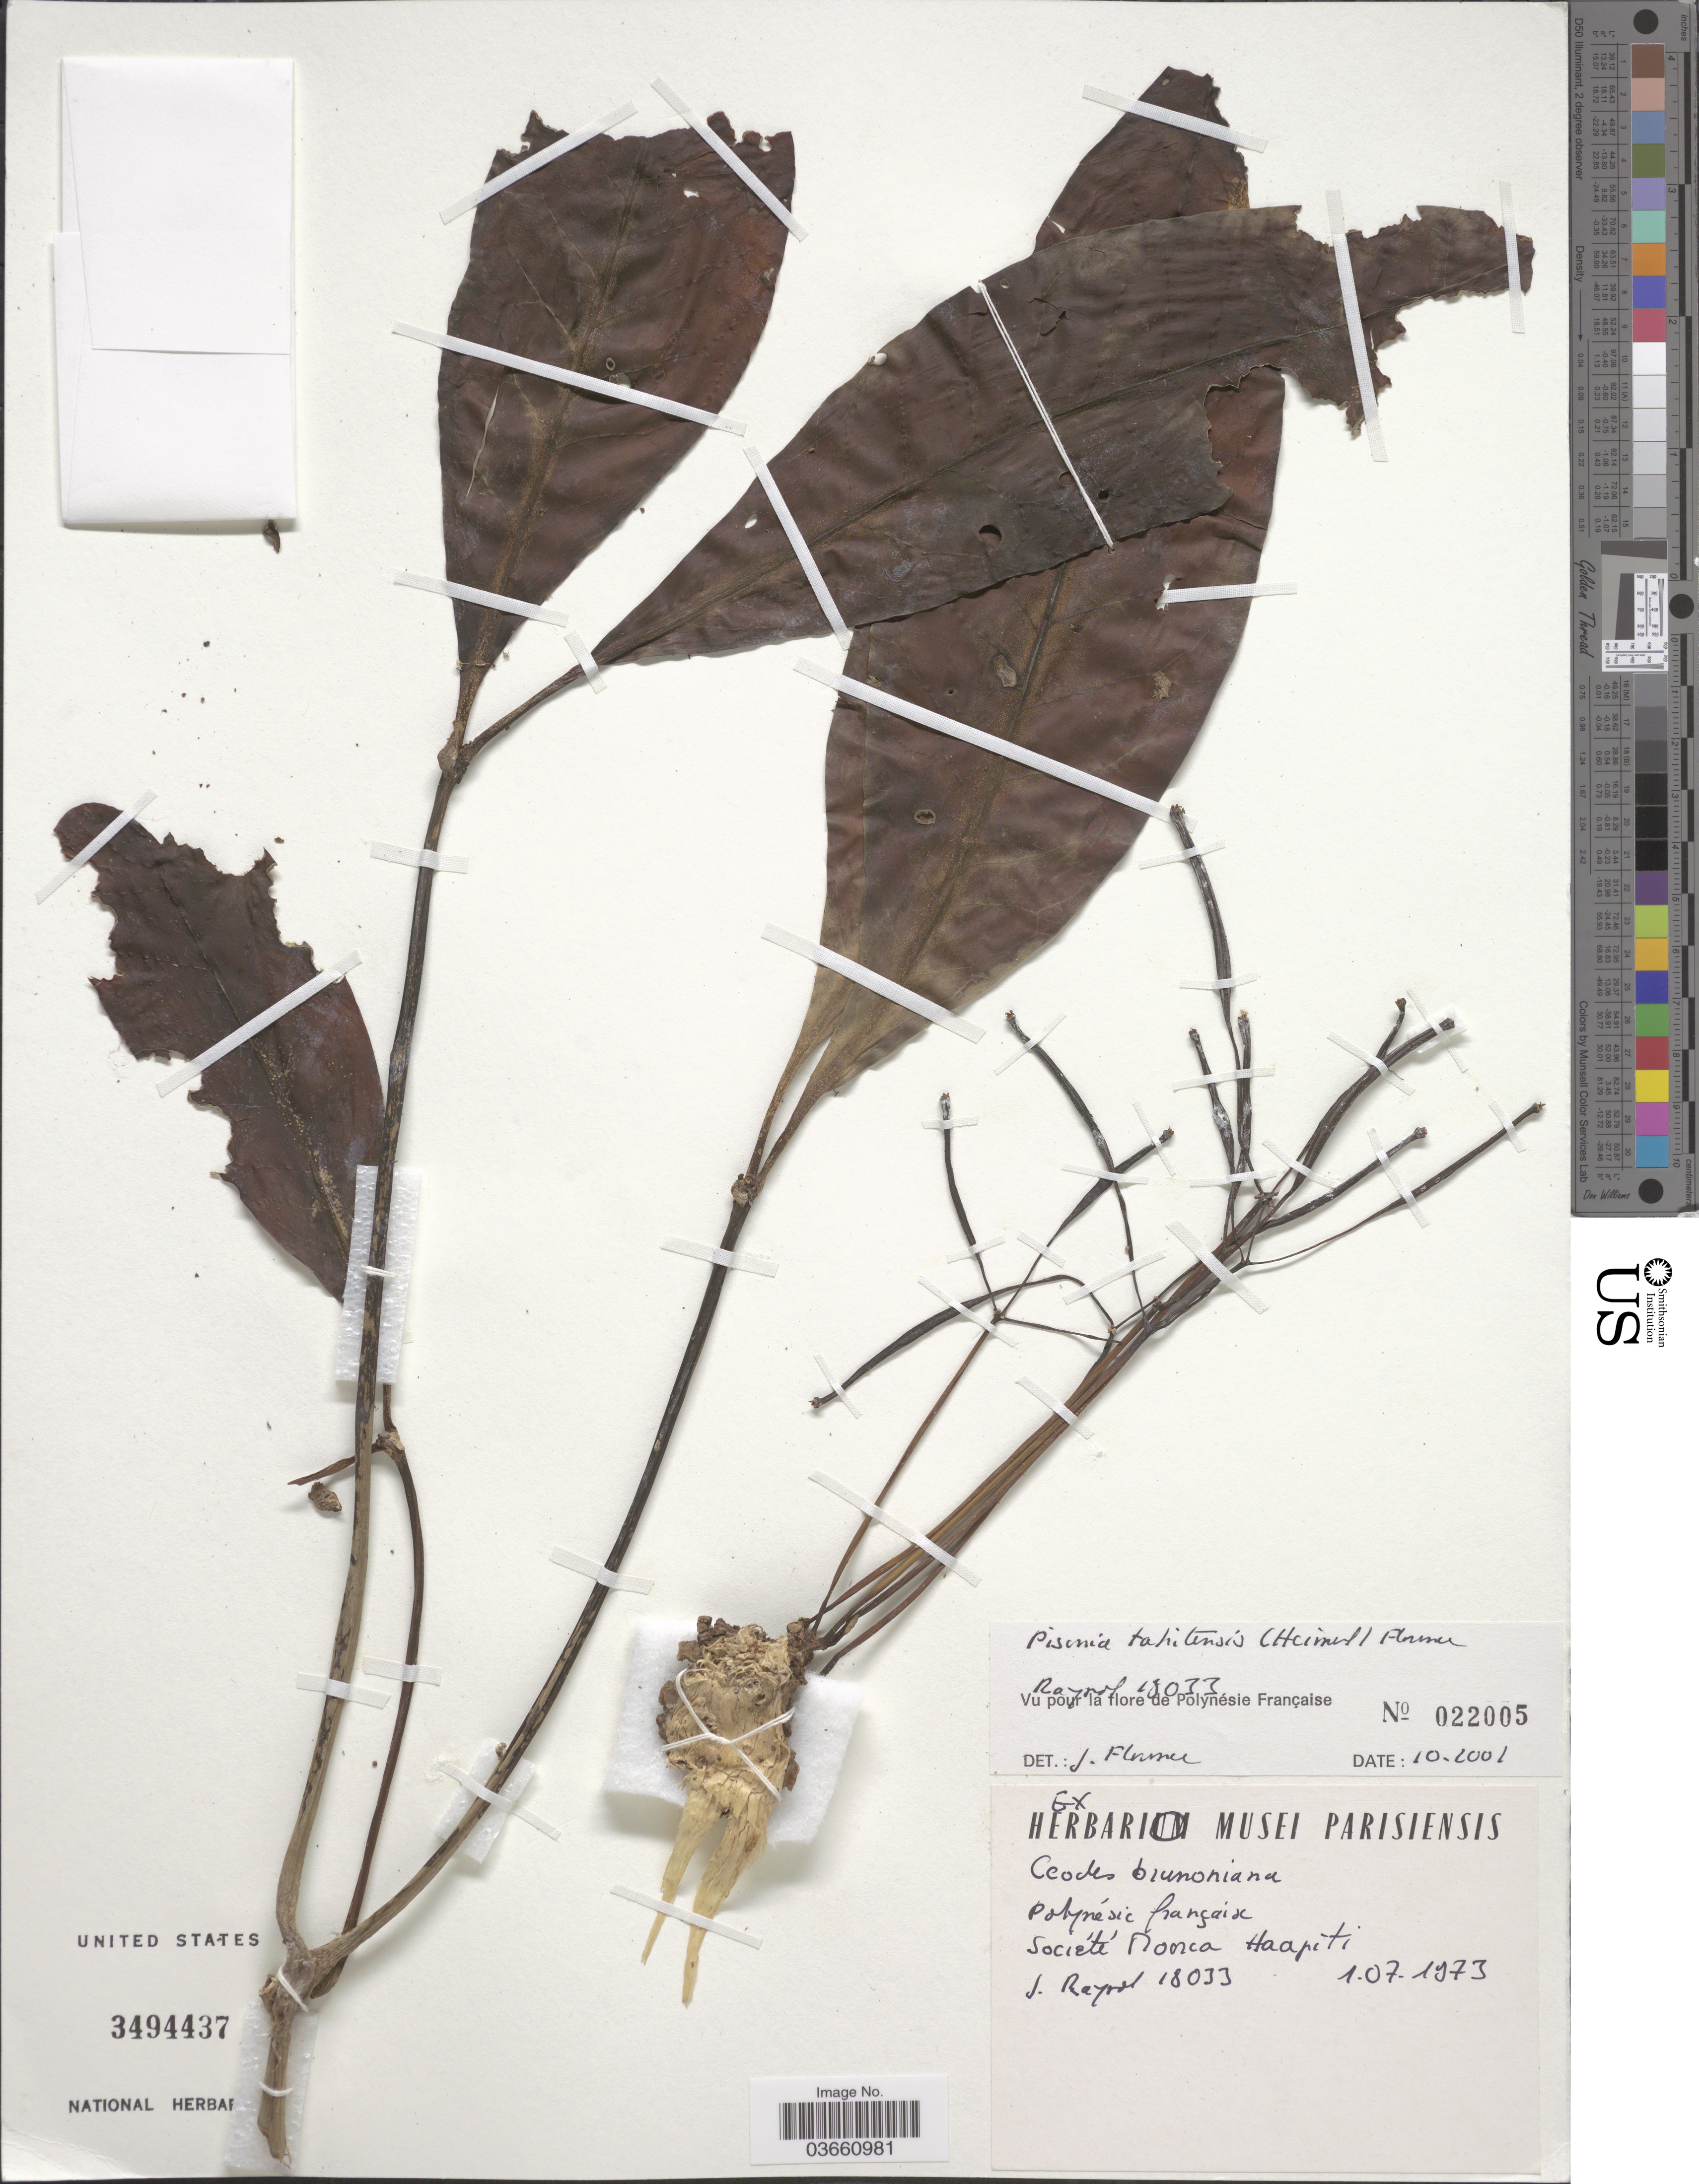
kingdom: Plantae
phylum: Tracheophyta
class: Magnoliopsida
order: Caryophyllales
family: Nyctaginaceae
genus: Ceodes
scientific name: Ceodes taitensis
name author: (Heimerl) Rossetto & Caraballo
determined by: Wagner, W. L., (BOT), Smithsonian Institution - National Museum of Natural History (UNITED STATES)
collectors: J. Raynal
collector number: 18033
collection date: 1973-07-01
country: French Polynesia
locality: Société Moorea Haapiti.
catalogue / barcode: US 3494437